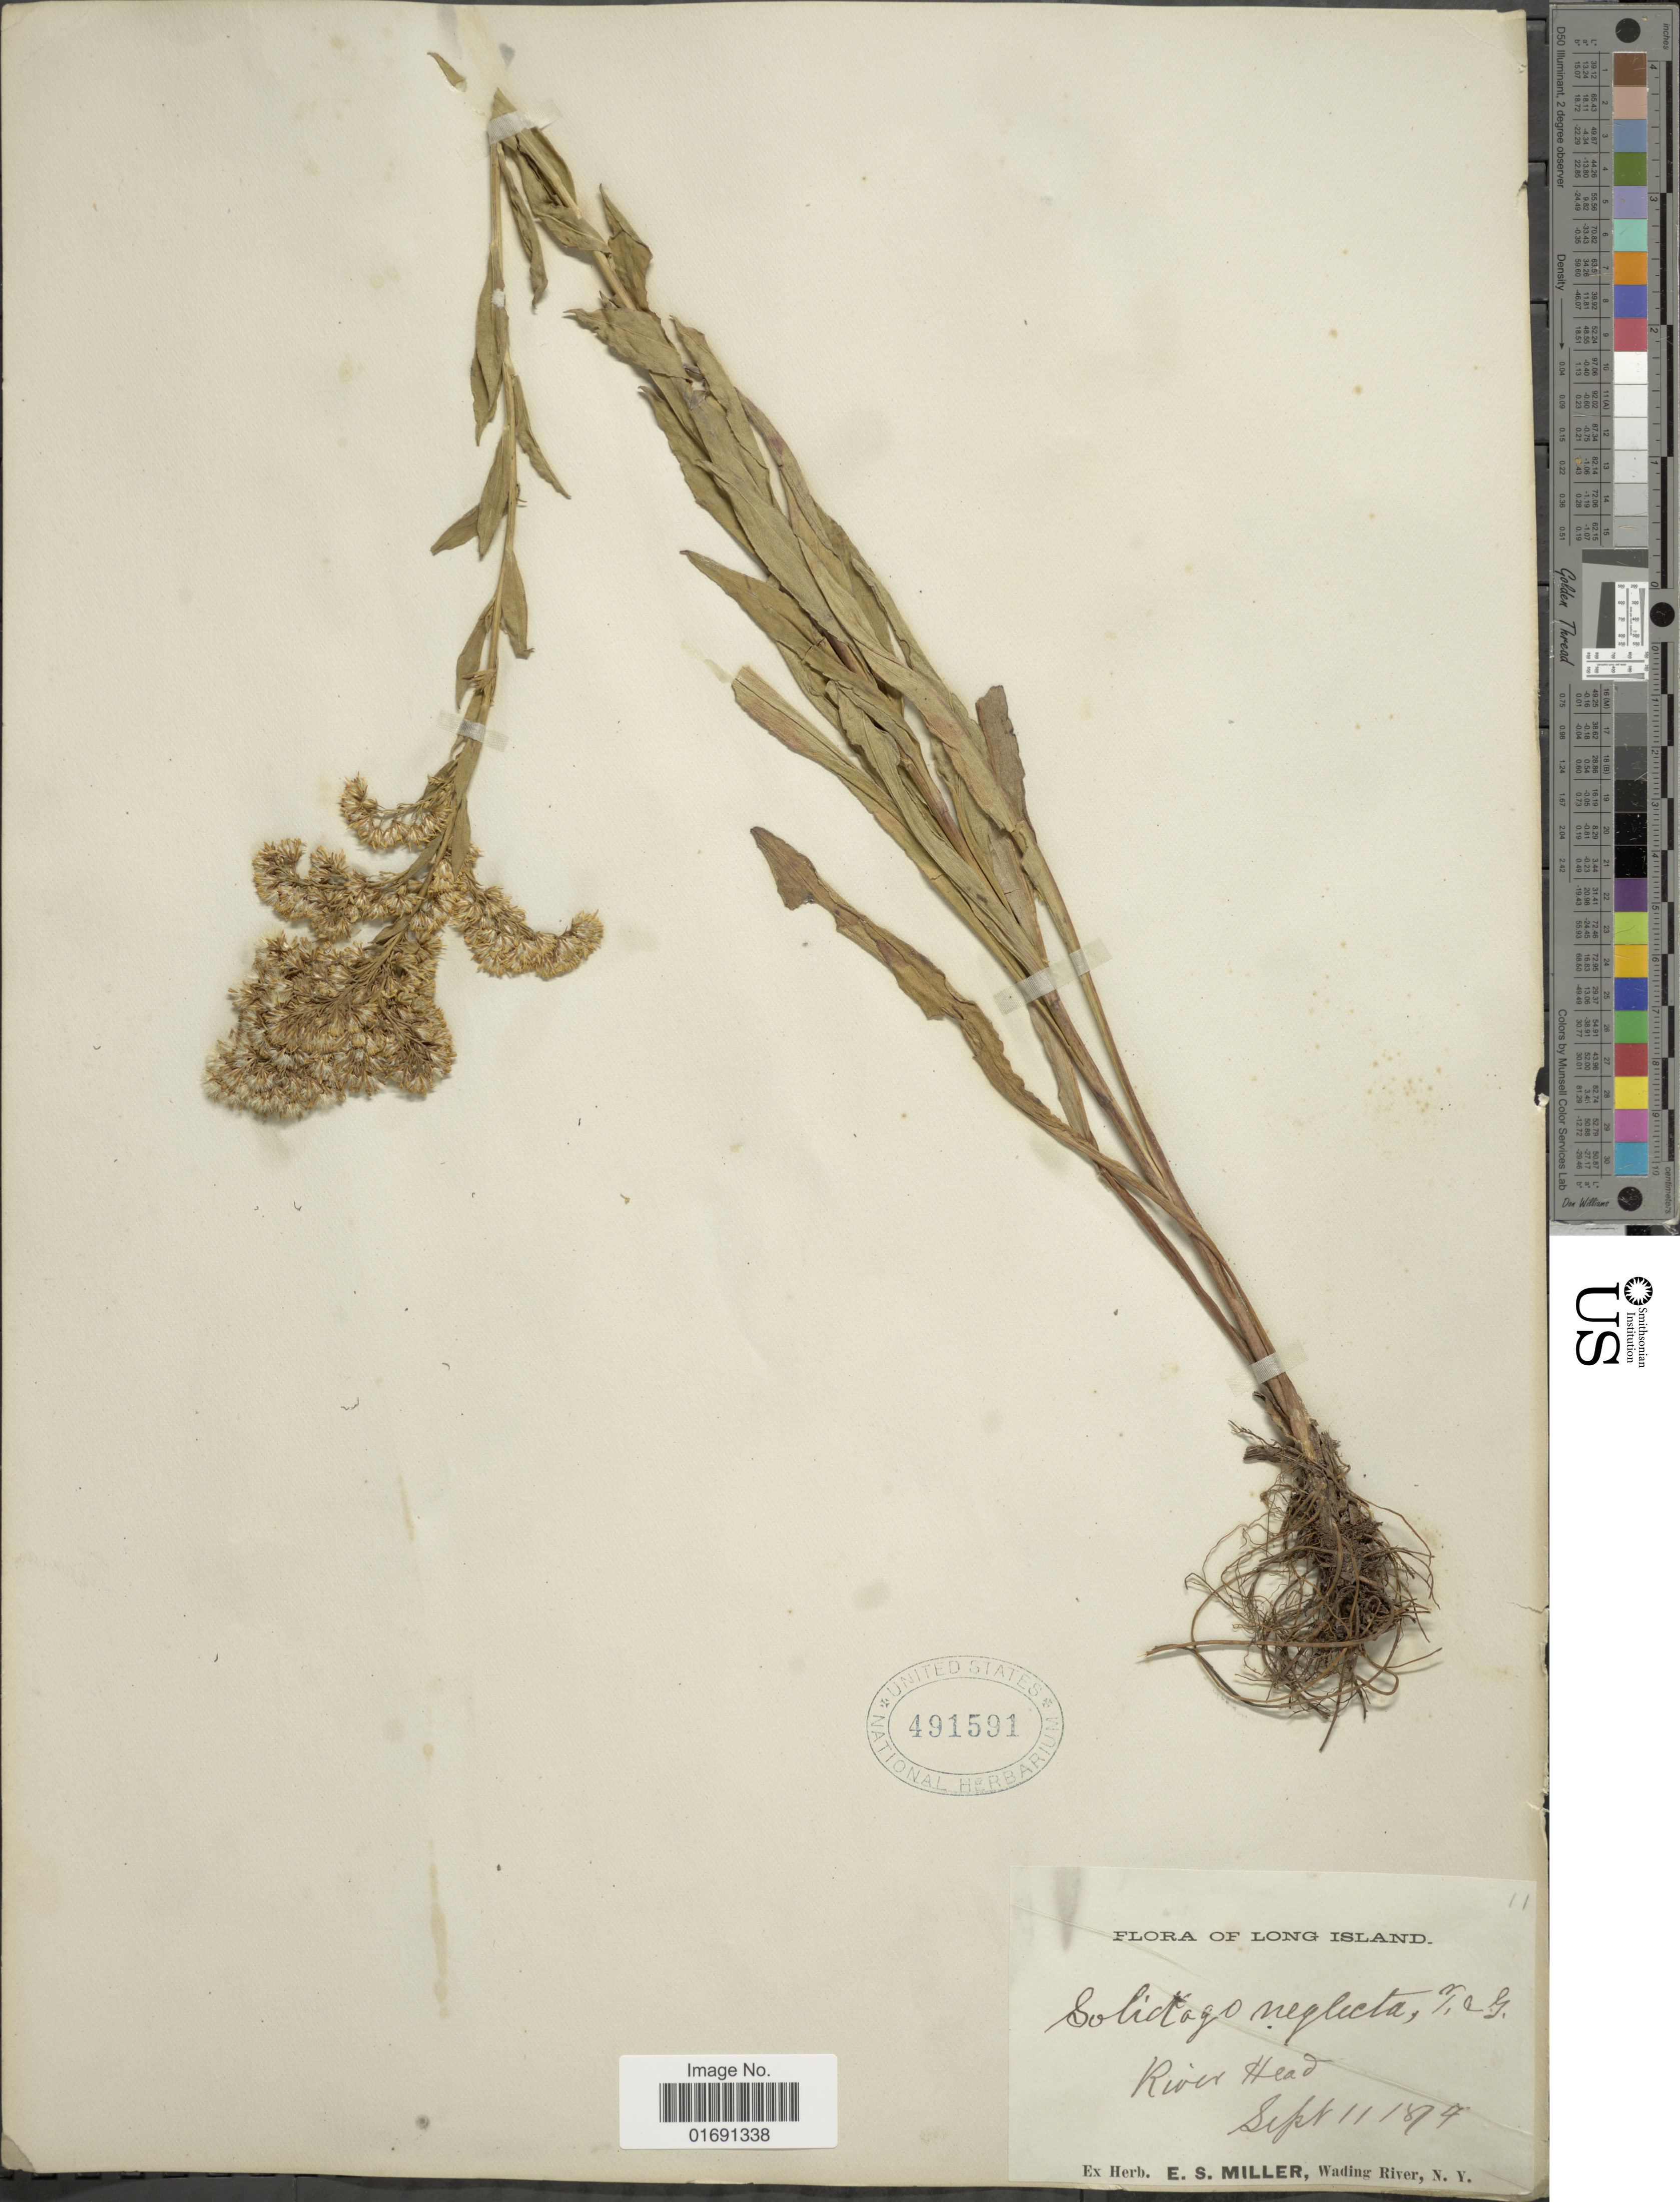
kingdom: Plantae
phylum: Tracheophyta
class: Magnoliopsida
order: Asterales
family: Asteraceae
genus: Solidago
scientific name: Solidago uniligulata var. neglecta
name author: Fernald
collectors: ex herb. E. S. Miller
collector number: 11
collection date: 1879-09-11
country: United States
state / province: New York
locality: Long Island, River Head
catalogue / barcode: US 491591